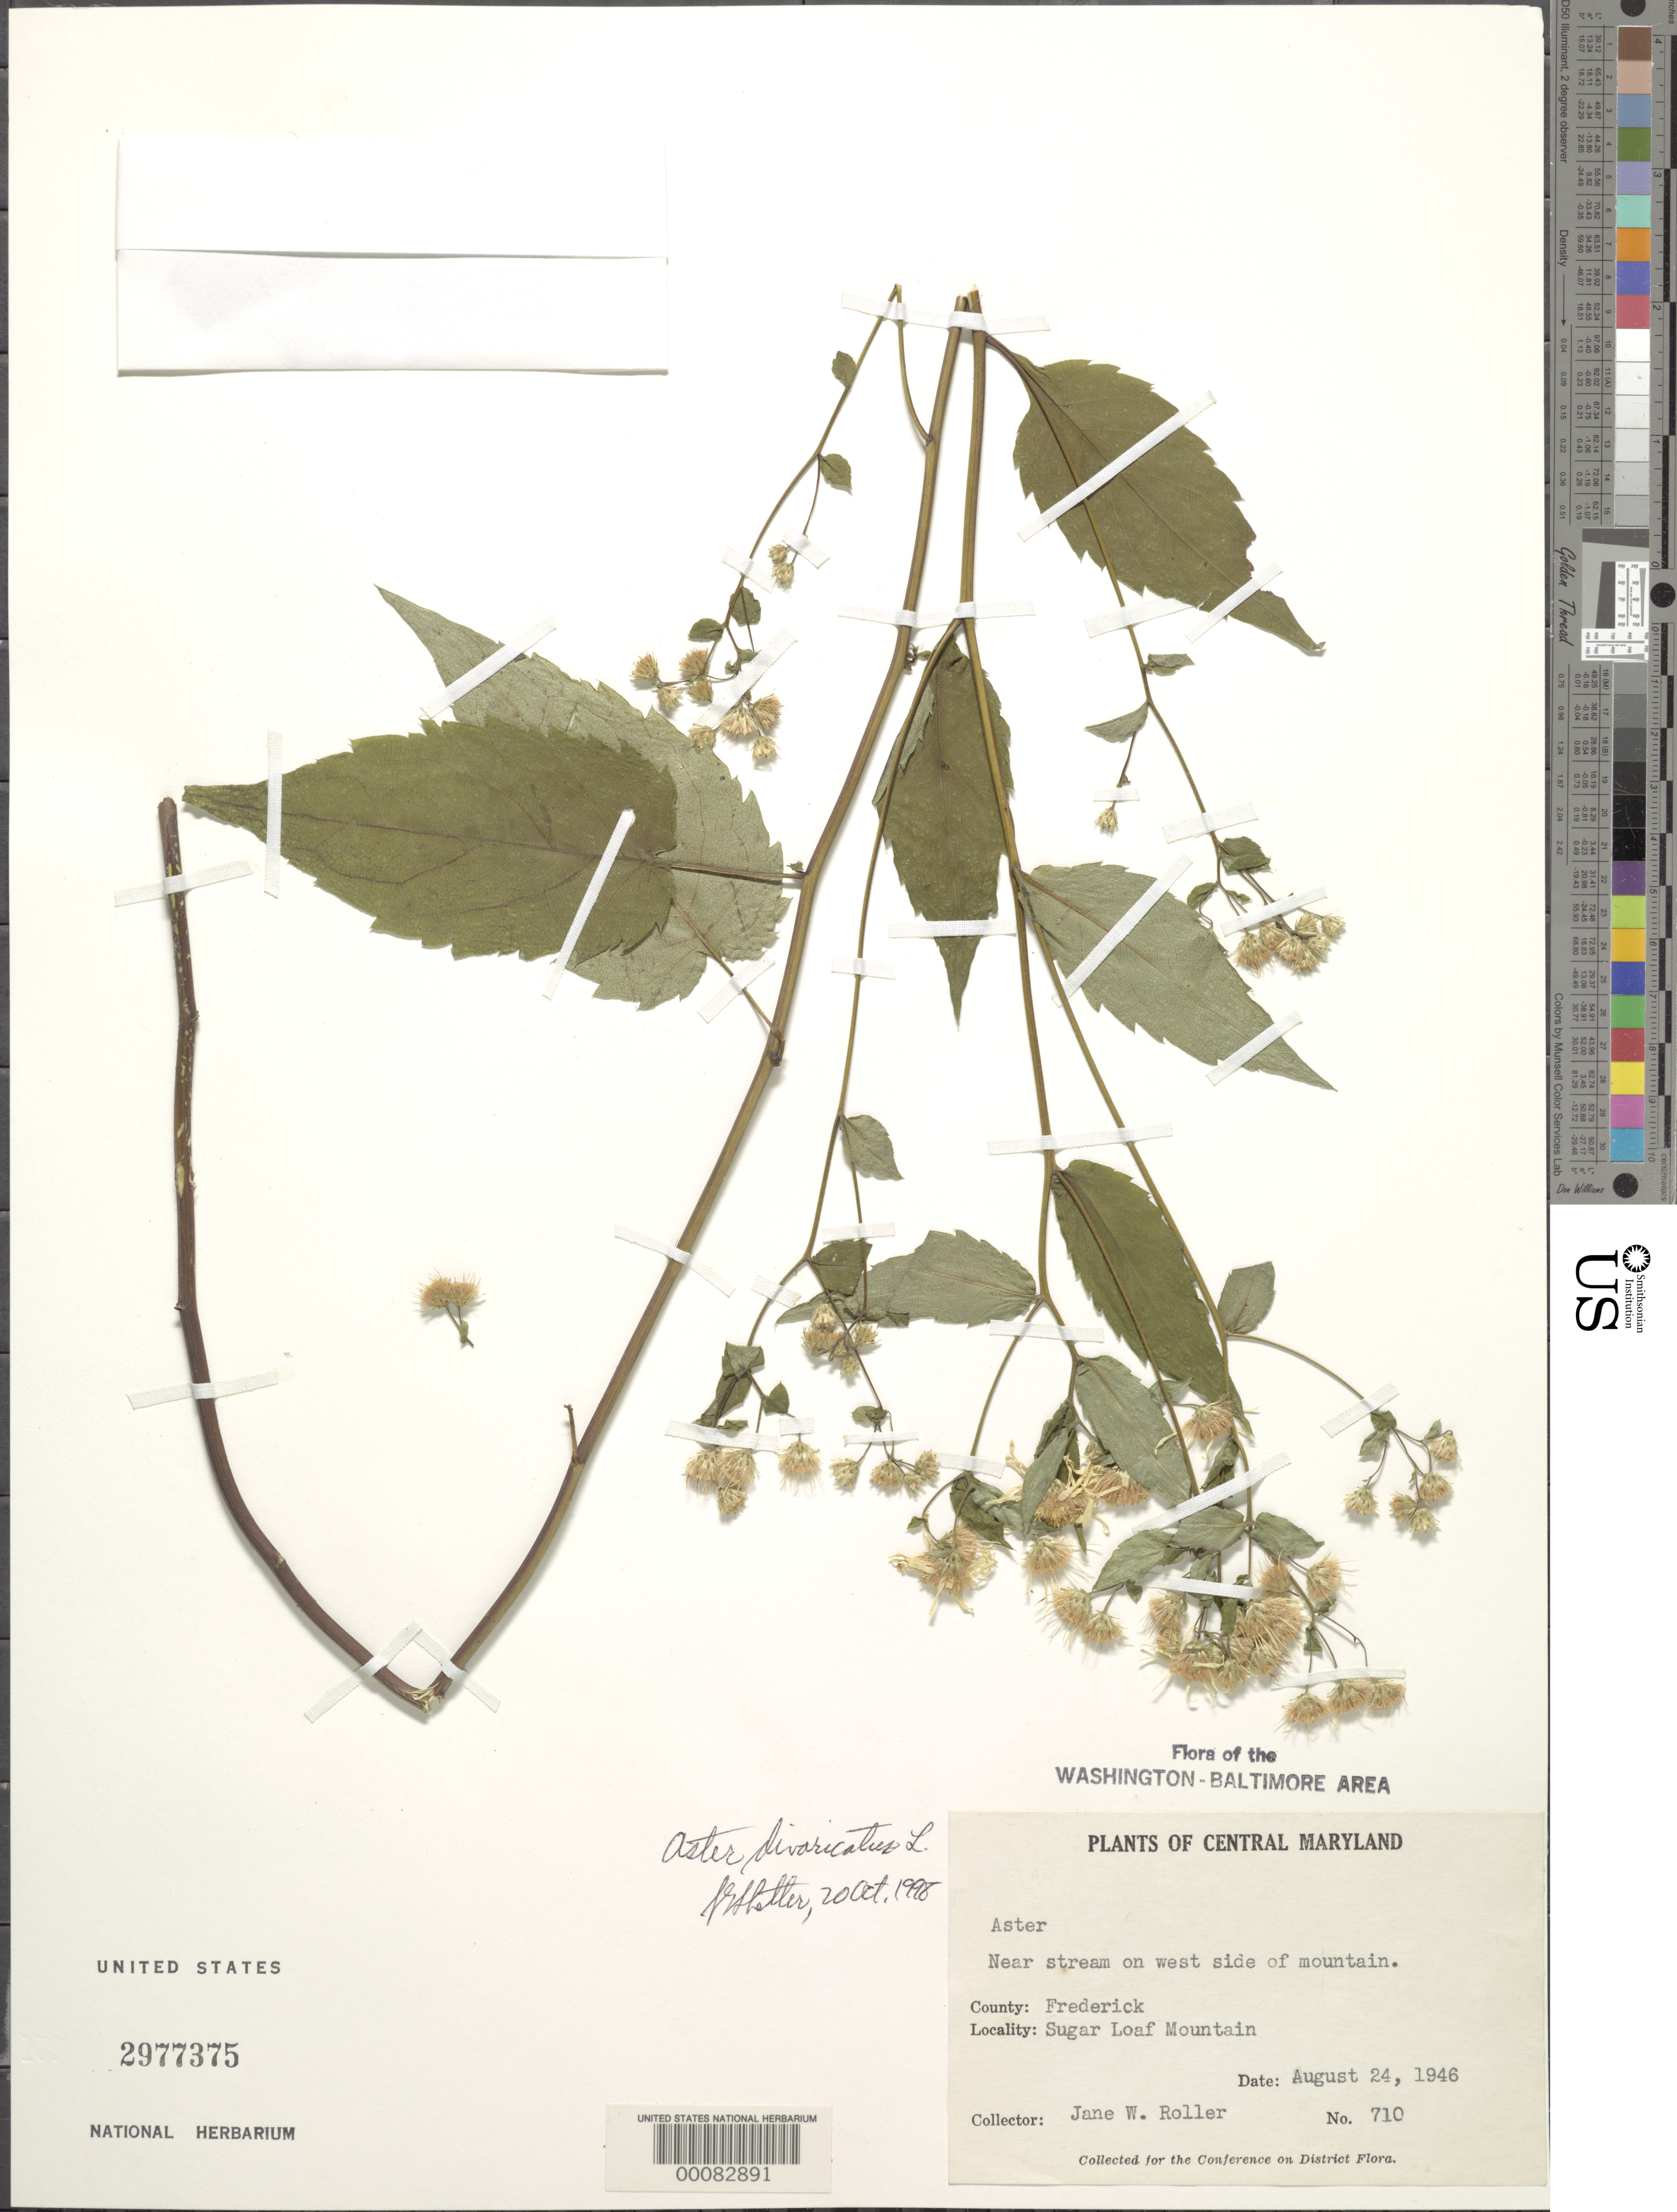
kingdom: Plantae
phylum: Tracheophyta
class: Magnoliopsida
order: Asterales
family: Asteraceae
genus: Eurybia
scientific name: Eurybia divaricata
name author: (L.) G.L. Nesom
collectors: J. W. Roller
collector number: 710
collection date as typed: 24 Aug 1946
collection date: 1946-08-24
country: United States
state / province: Maryland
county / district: Frederick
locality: West side of Sugar Loaf Mountain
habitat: Near stream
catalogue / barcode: US 2977375